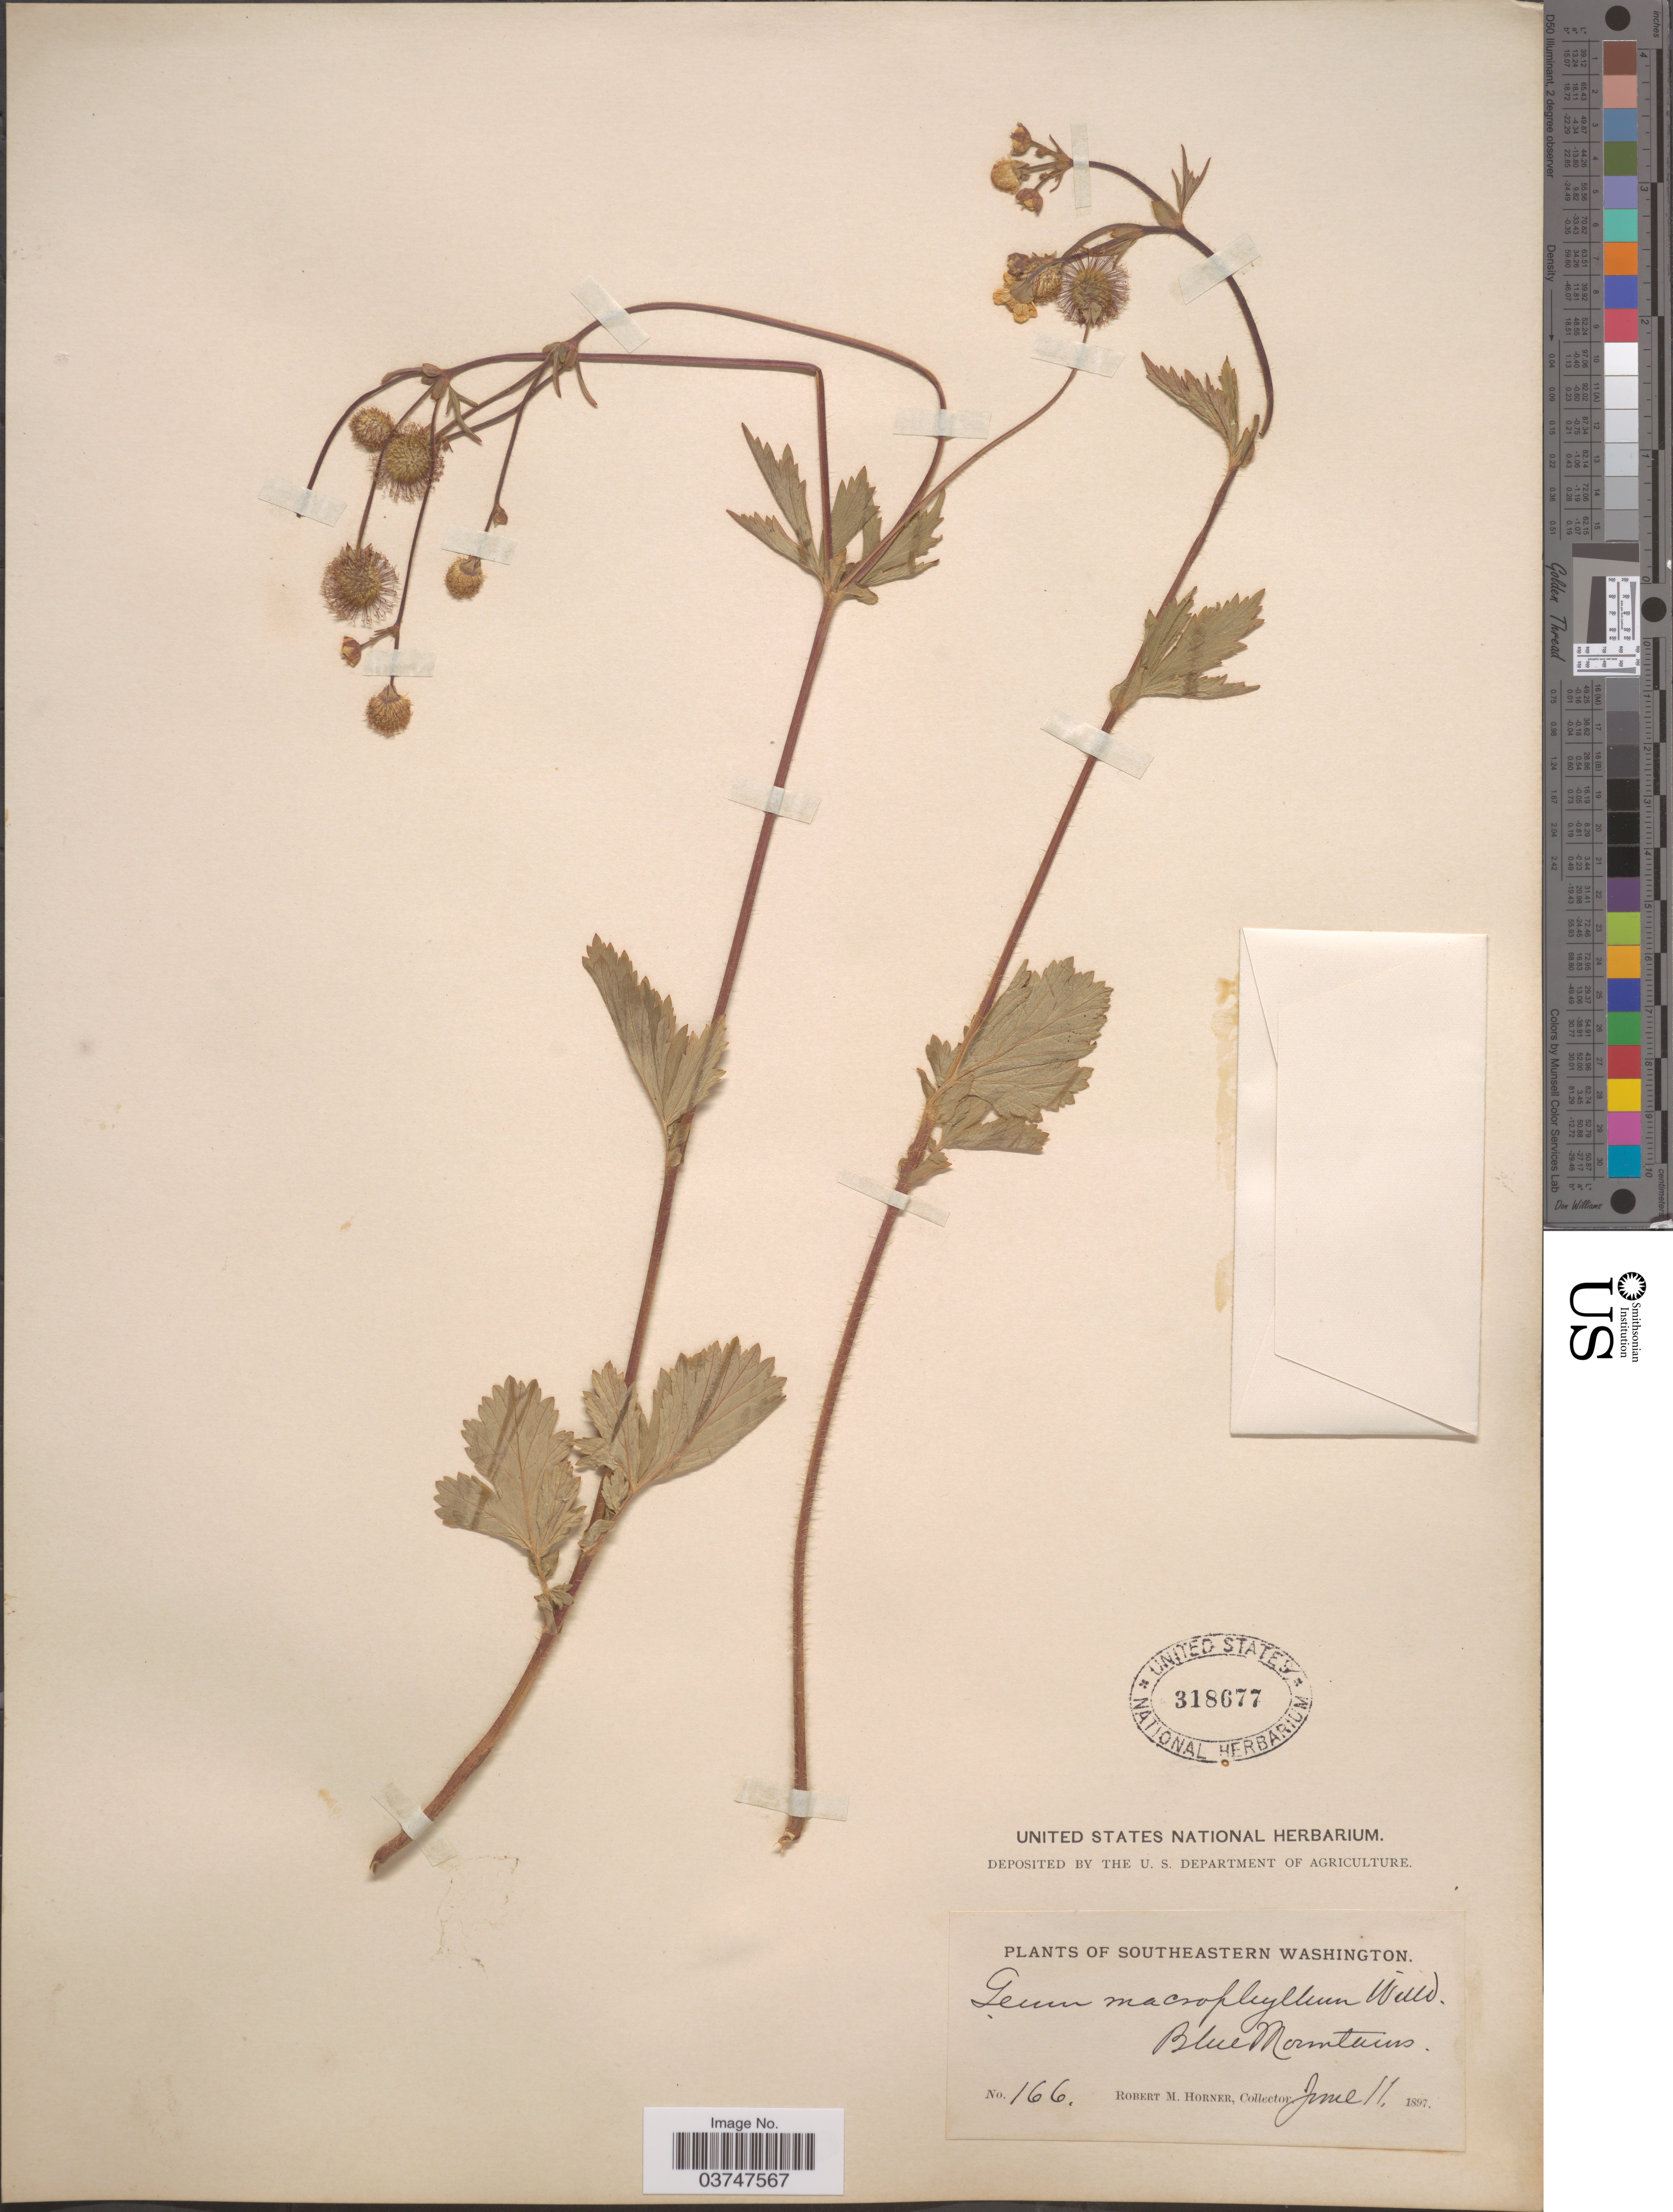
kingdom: Plantae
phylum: Tracheophyta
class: Magnoliopsida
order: Rosales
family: Rosaceae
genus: Geum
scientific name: Geum macrophyllum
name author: Willd.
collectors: R. Horner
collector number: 166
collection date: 1897-06-11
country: United States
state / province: Washington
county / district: Clallam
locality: Southeastern Washington. Blue Mountains.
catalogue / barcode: US 318677